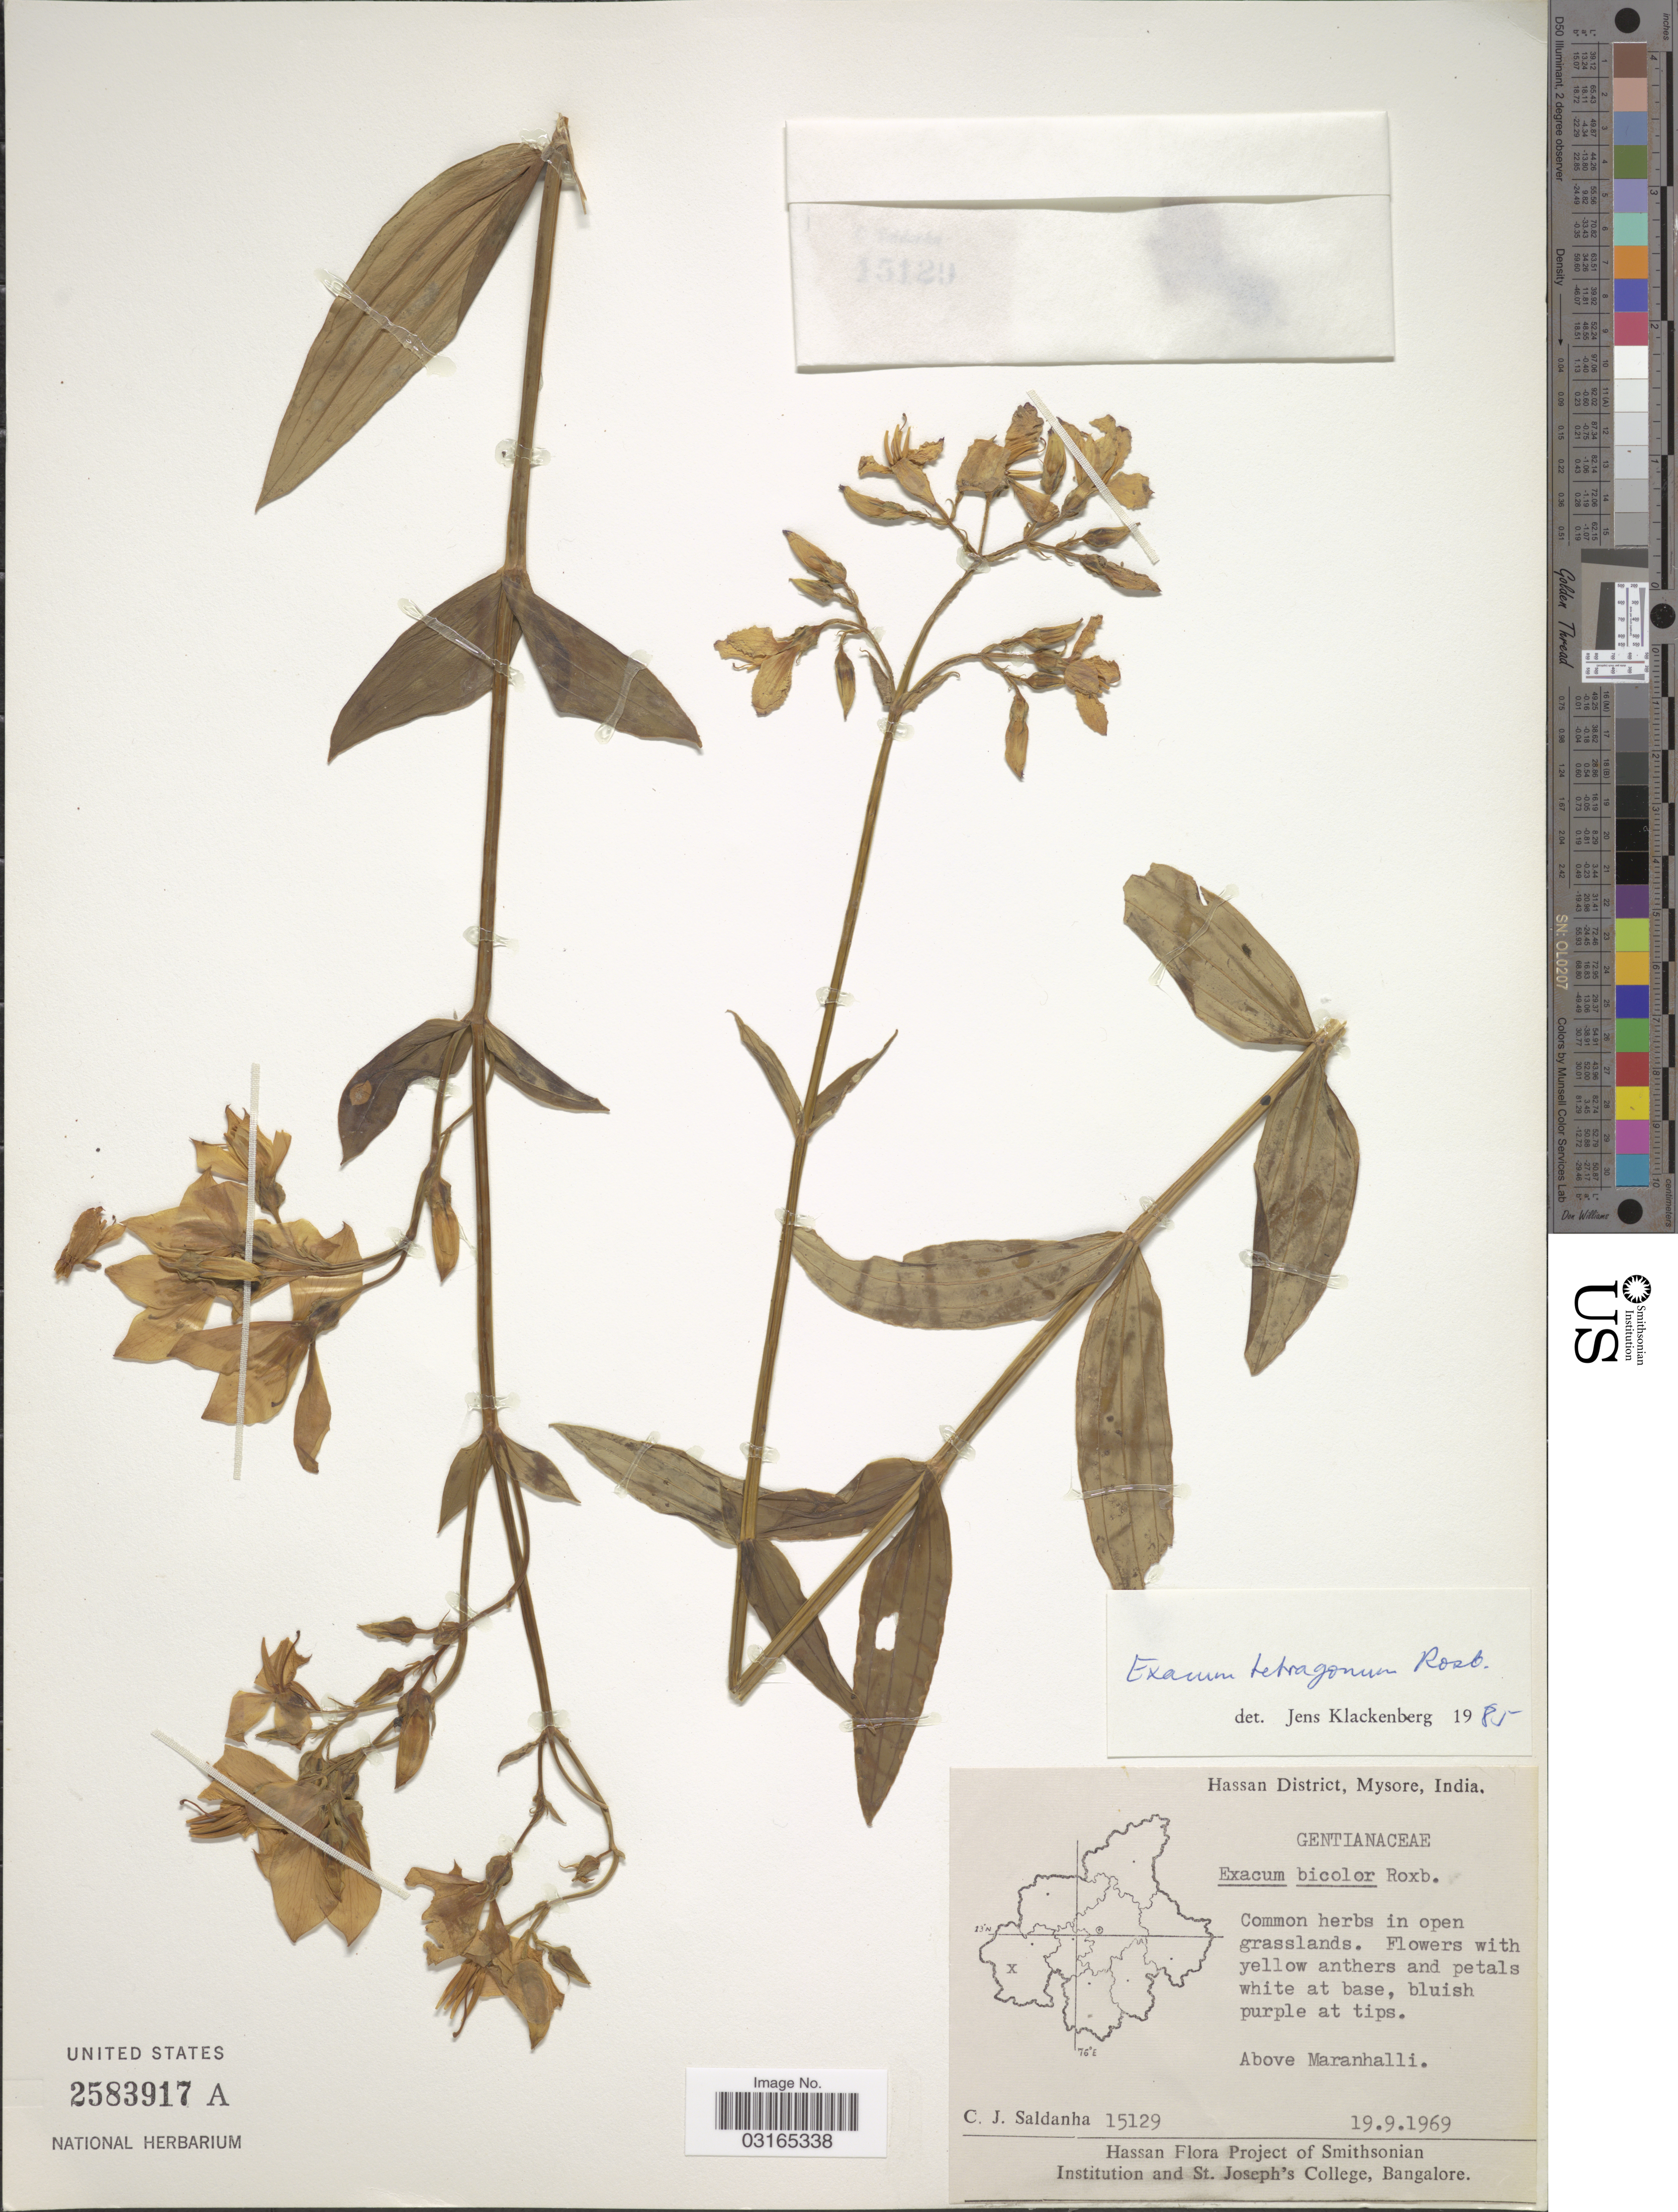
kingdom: Plantae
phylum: Tracheophyta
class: Magnoliopsida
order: Gentianales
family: Gentianaceae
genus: Exacum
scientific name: Exacum tetragonum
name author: Roxb.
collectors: C. J. Saldanha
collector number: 15129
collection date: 1969-09-19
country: India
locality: Hassan District, Mysore. Above Maranhalli.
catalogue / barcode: US 2583917A